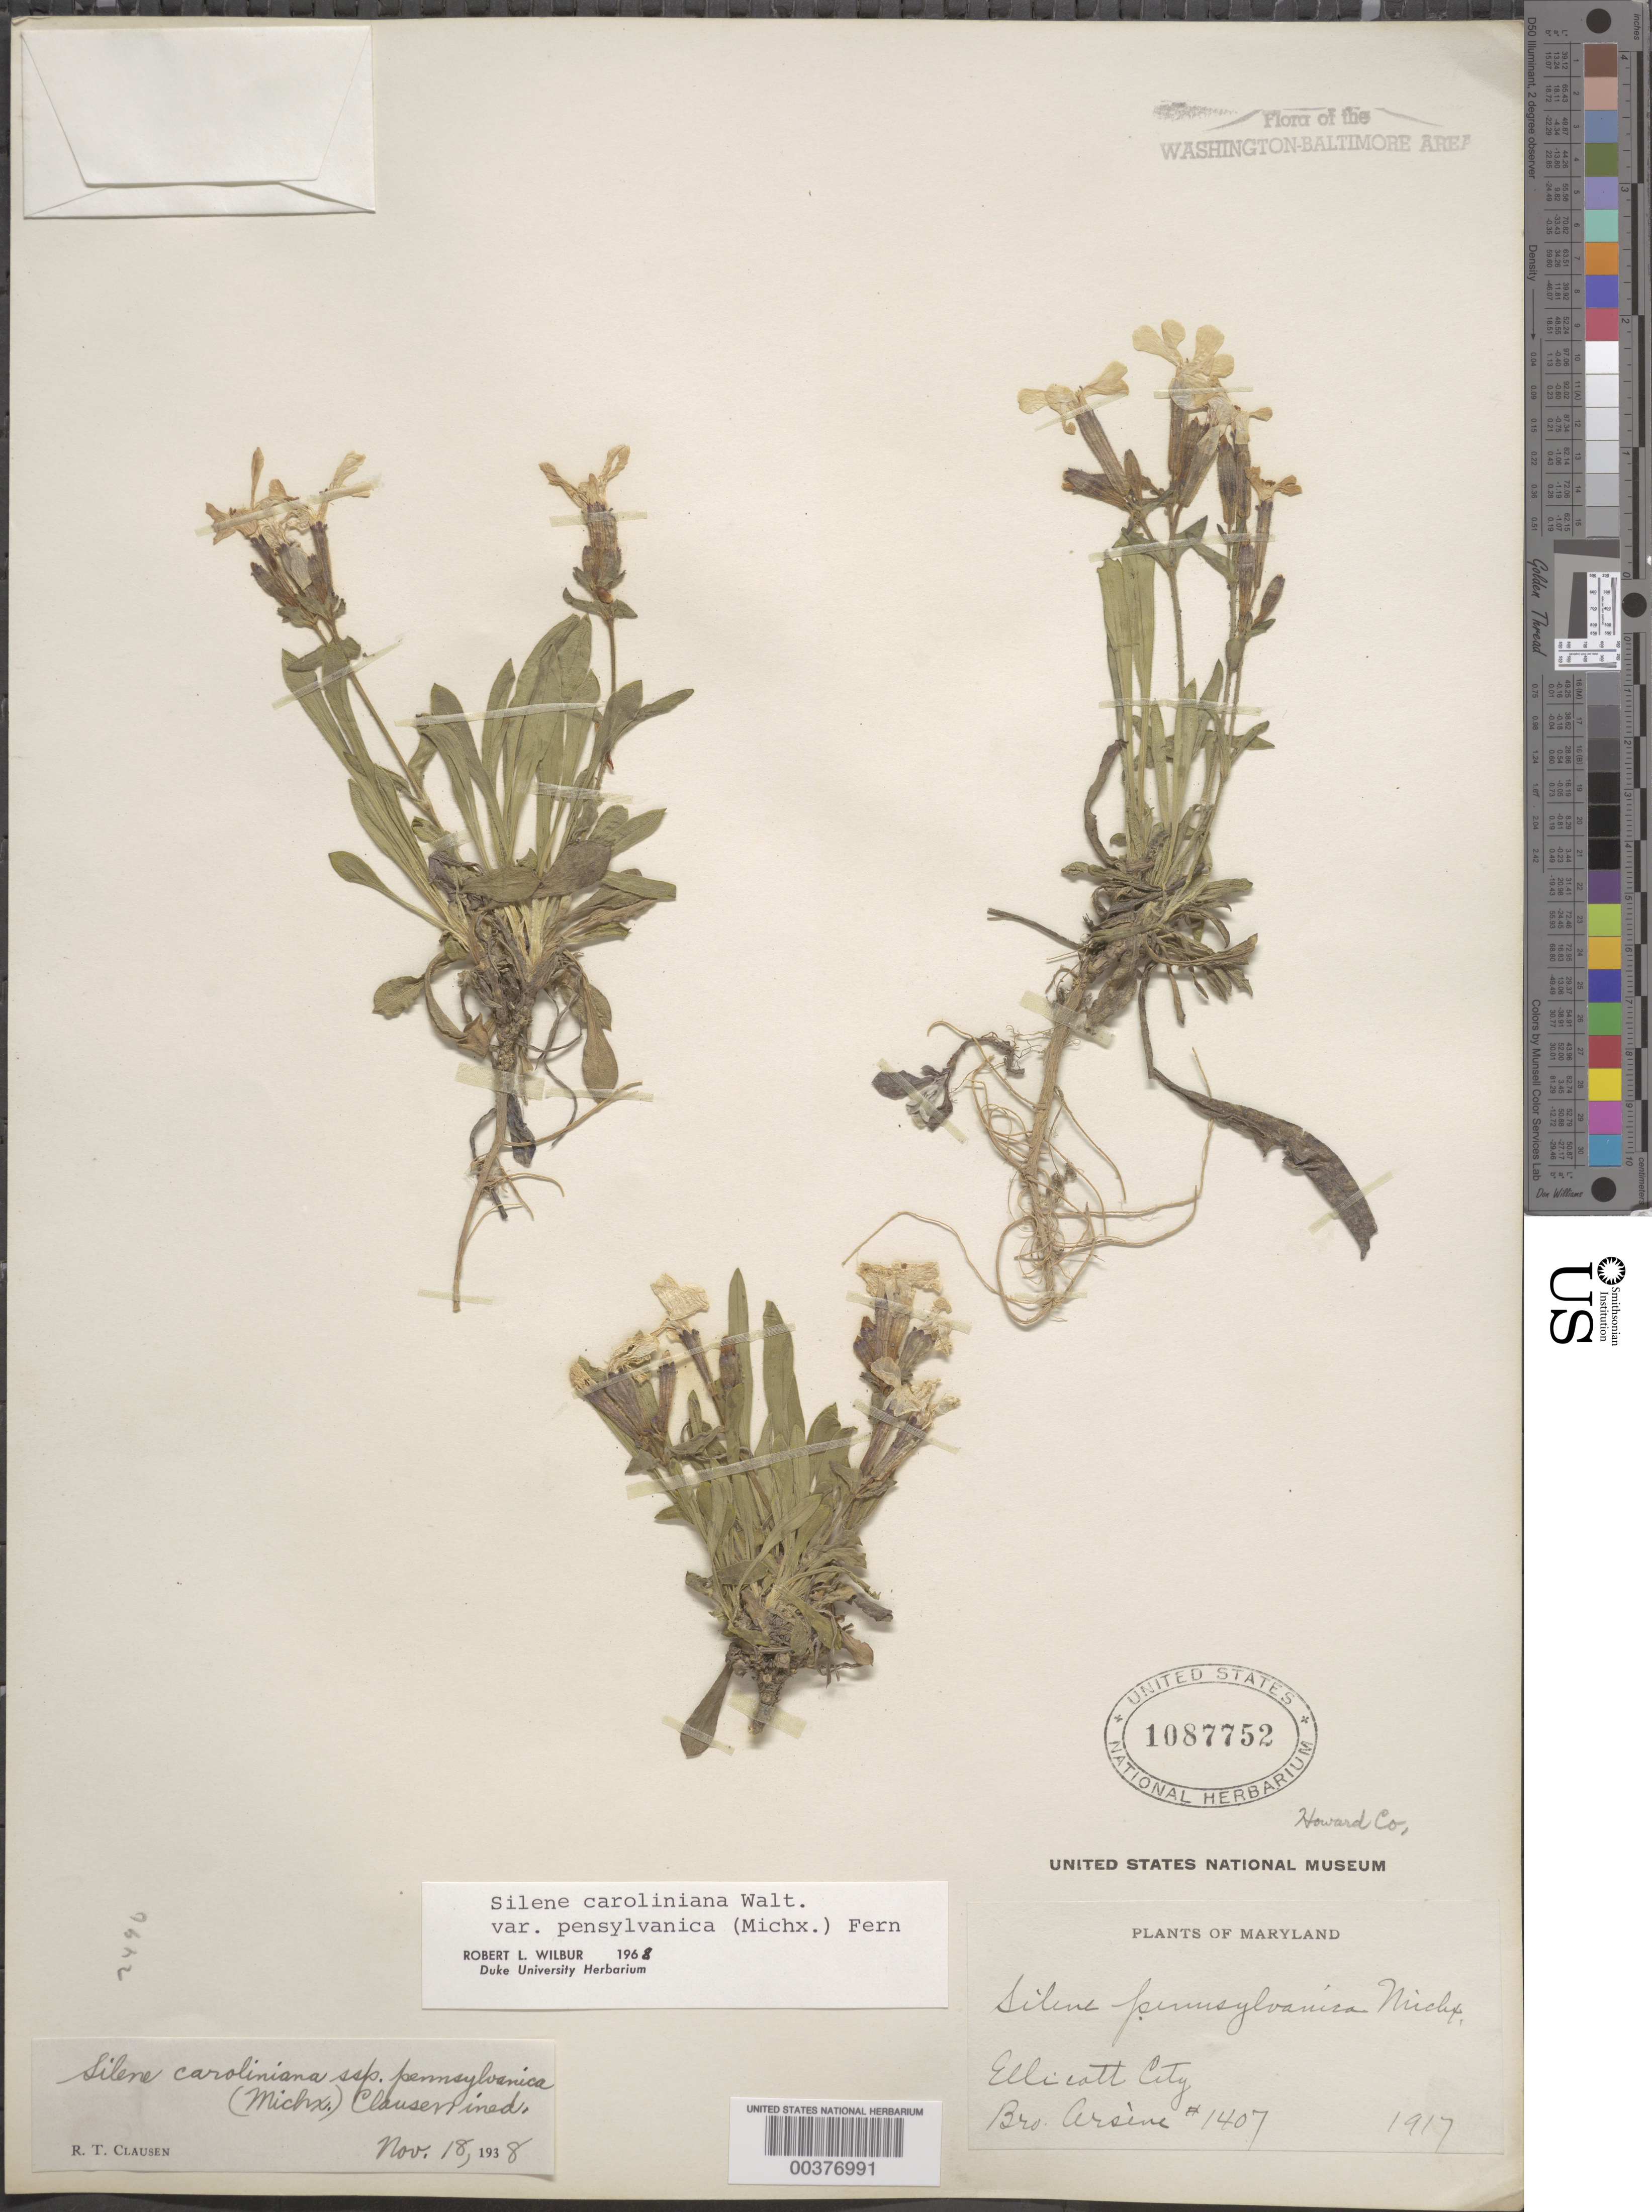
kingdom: Plantae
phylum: Tracheophyta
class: Magnoliopsida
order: Caryophyllales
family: Caryophyllaceae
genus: Silene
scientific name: Silene caroliniana var. pensylvanica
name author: (Michx.) Fernald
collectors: Bro. G. Arsène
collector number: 1407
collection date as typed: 1917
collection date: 1917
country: United States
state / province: Maryland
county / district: Howard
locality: Ellicott City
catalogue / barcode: US 1087752